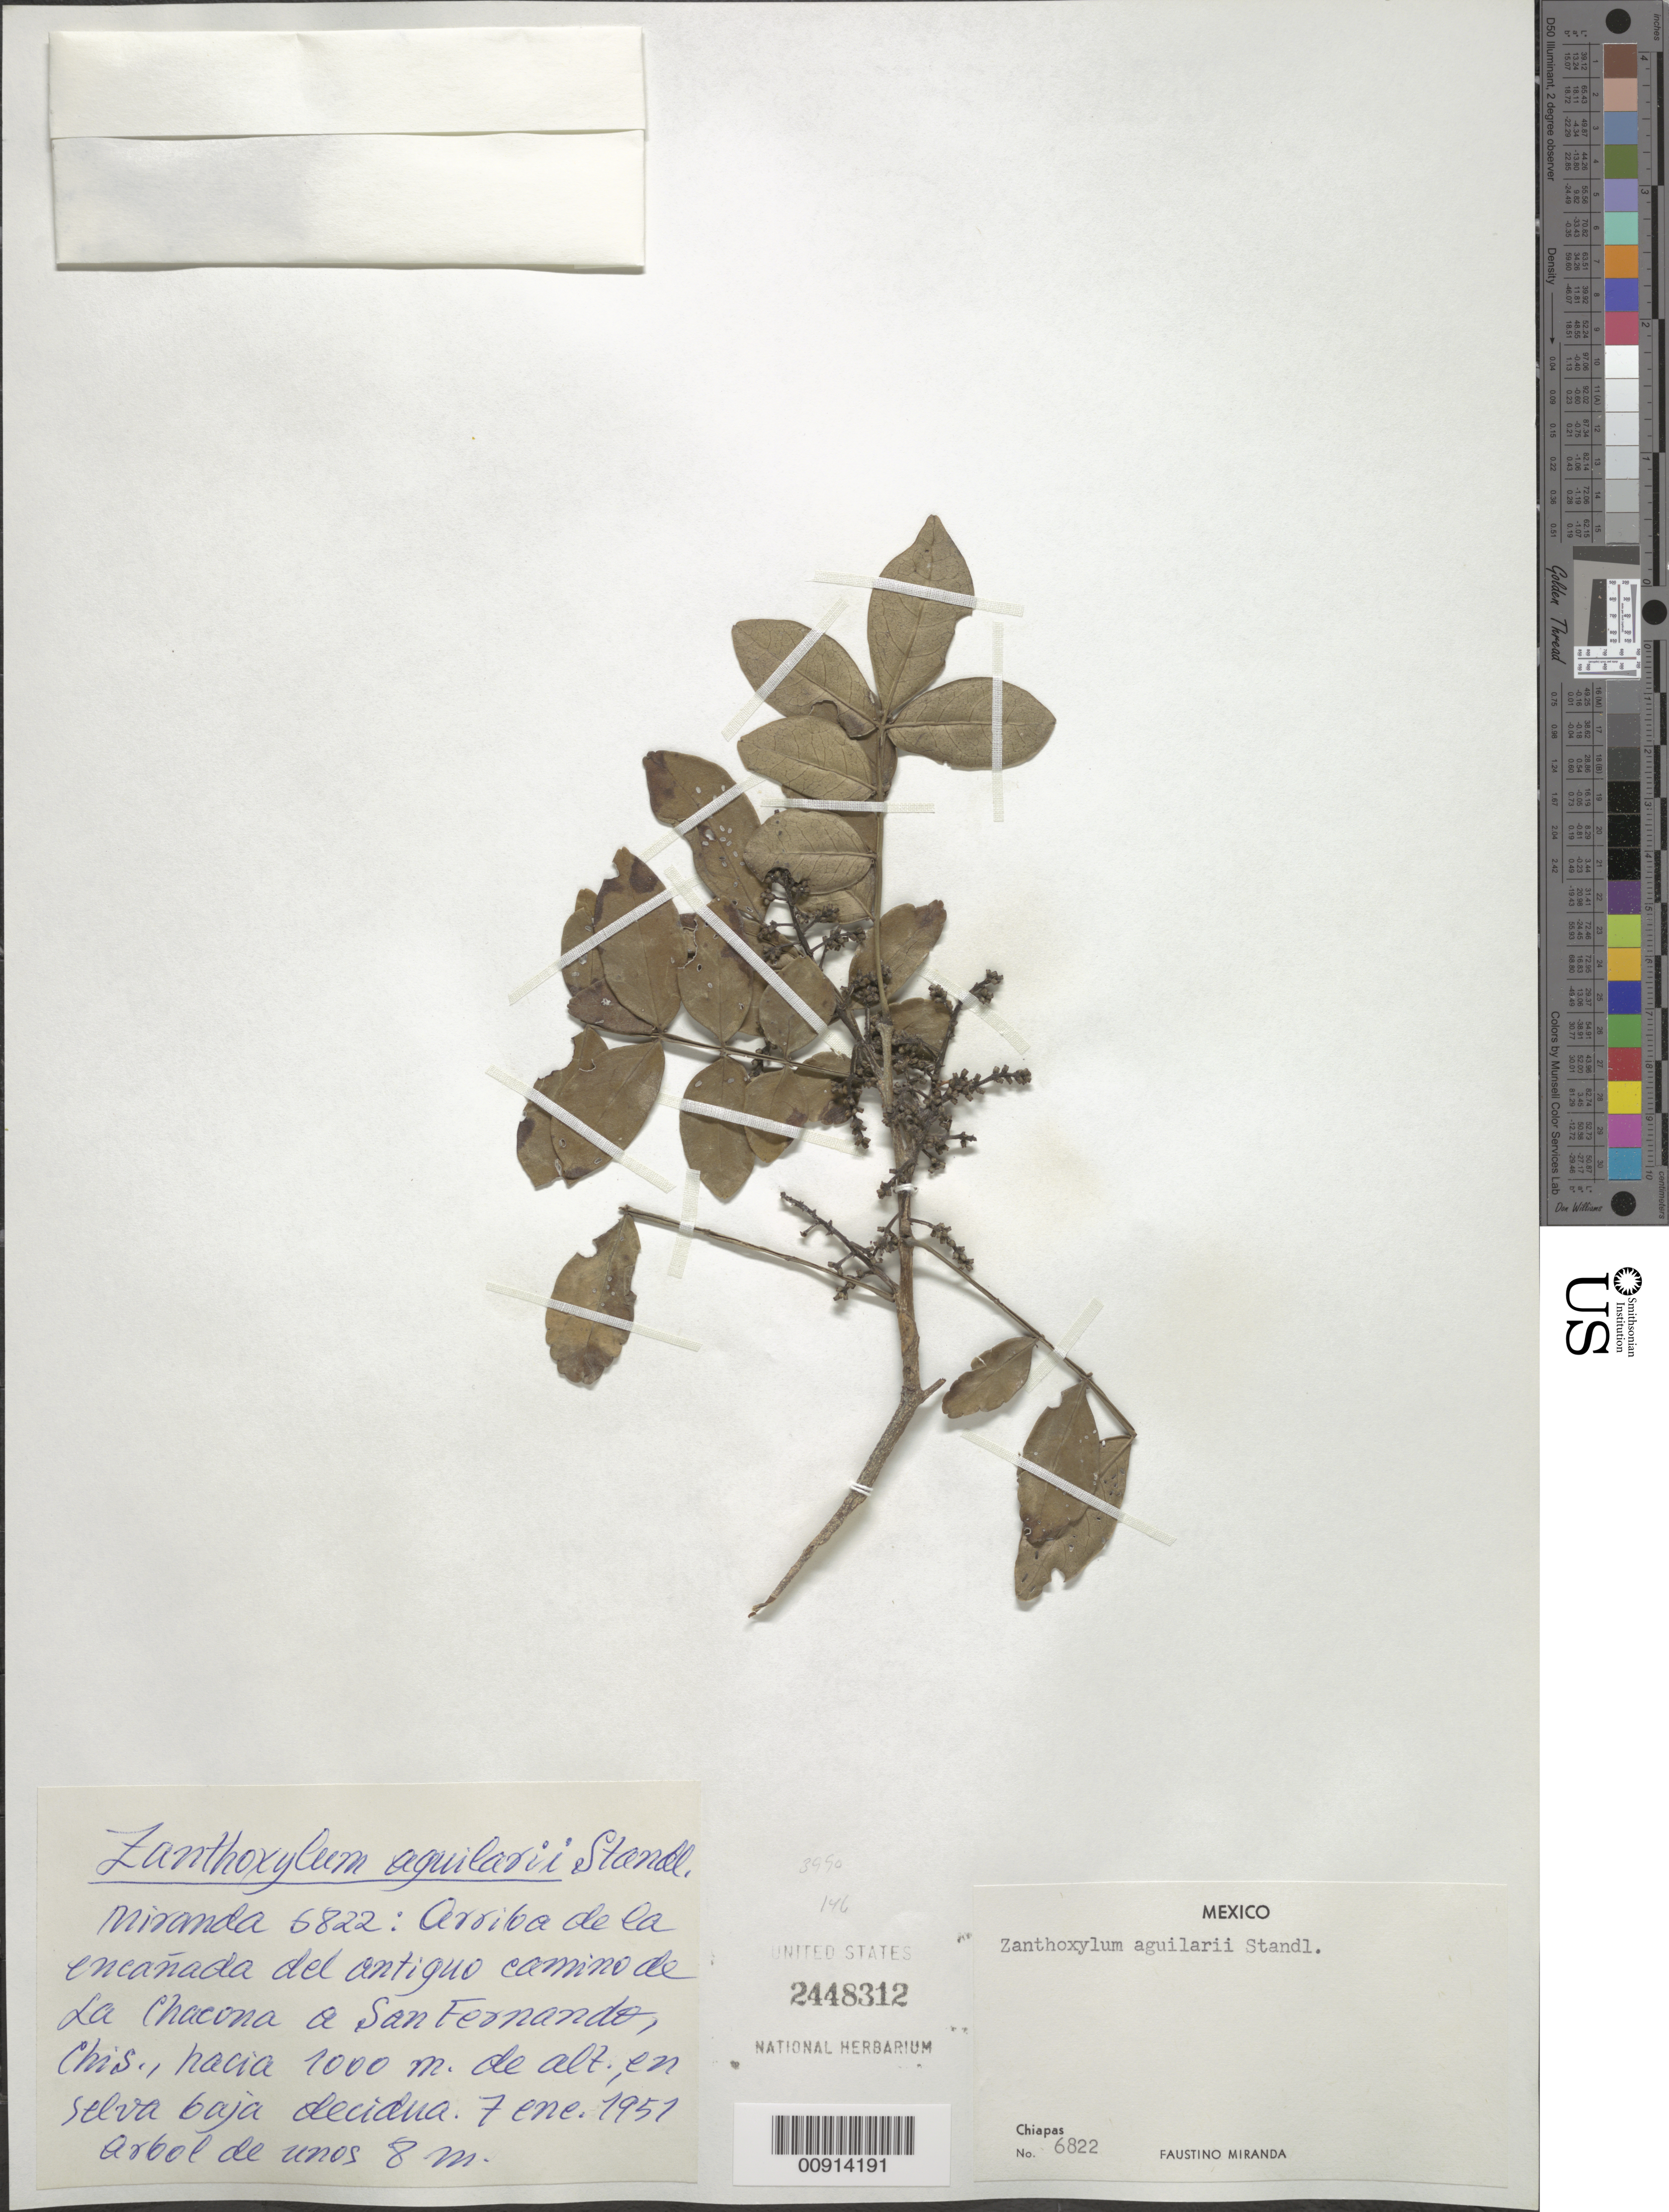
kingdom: Plantae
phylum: Tracheophyta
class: Magnoliopsida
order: Sapindales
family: Rutaceae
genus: Zanthoxylum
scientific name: Zanthoxylum aguilarii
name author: Standl. & Steyerm.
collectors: Miranda G., F.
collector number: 6822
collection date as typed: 07 Jan 1951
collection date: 1951-01-07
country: Mexico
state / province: Chiapas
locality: Arriba de la encañada del antiguo camino de La Chacona a San Fernando, Chiapas.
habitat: En selva baja decidua.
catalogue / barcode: US 2448312